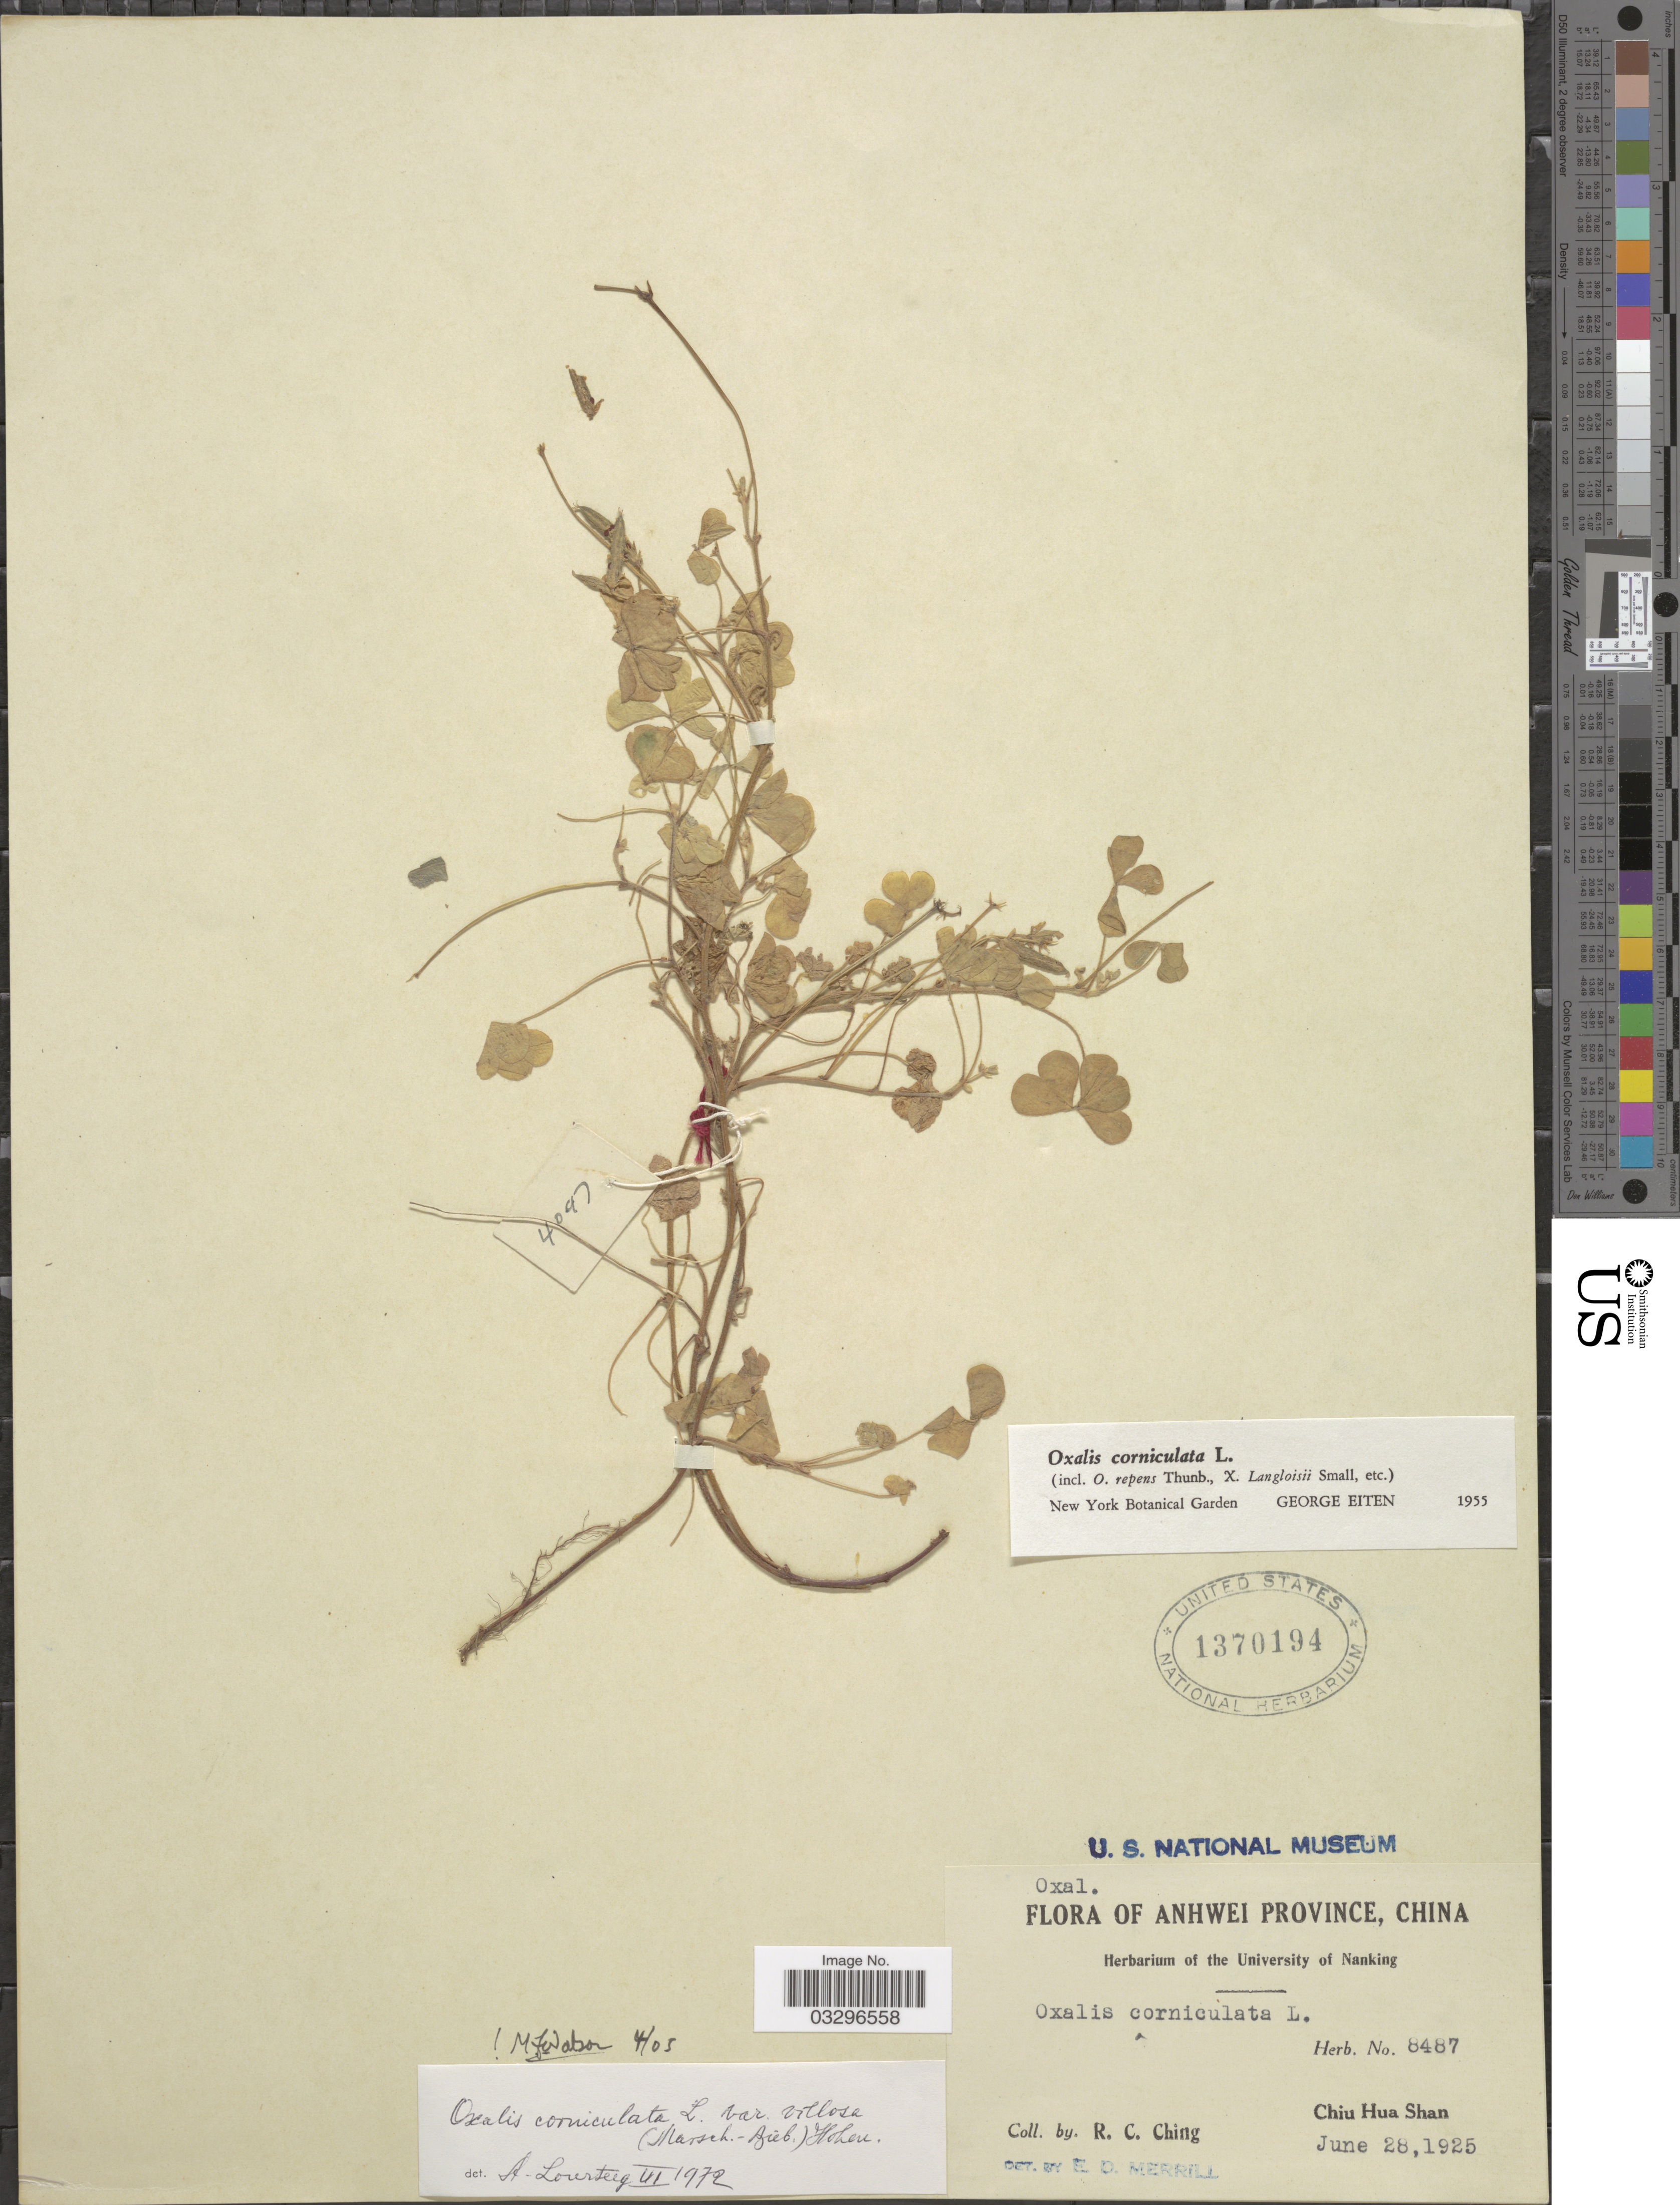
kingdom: Plantae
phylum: Tracheophyta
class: Magnoliopsida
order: Oxalidales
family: Oxalidaceae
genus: Oxalis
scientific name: Oxalis corniculata var. villosa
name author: (M. Bieb.) Hohen.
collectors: R. C. Ching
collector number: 8487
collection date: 1925-06-28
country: China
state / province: Anhui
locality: Anhwei Province. Chiu Hua Shan.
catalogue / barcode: US 1370194